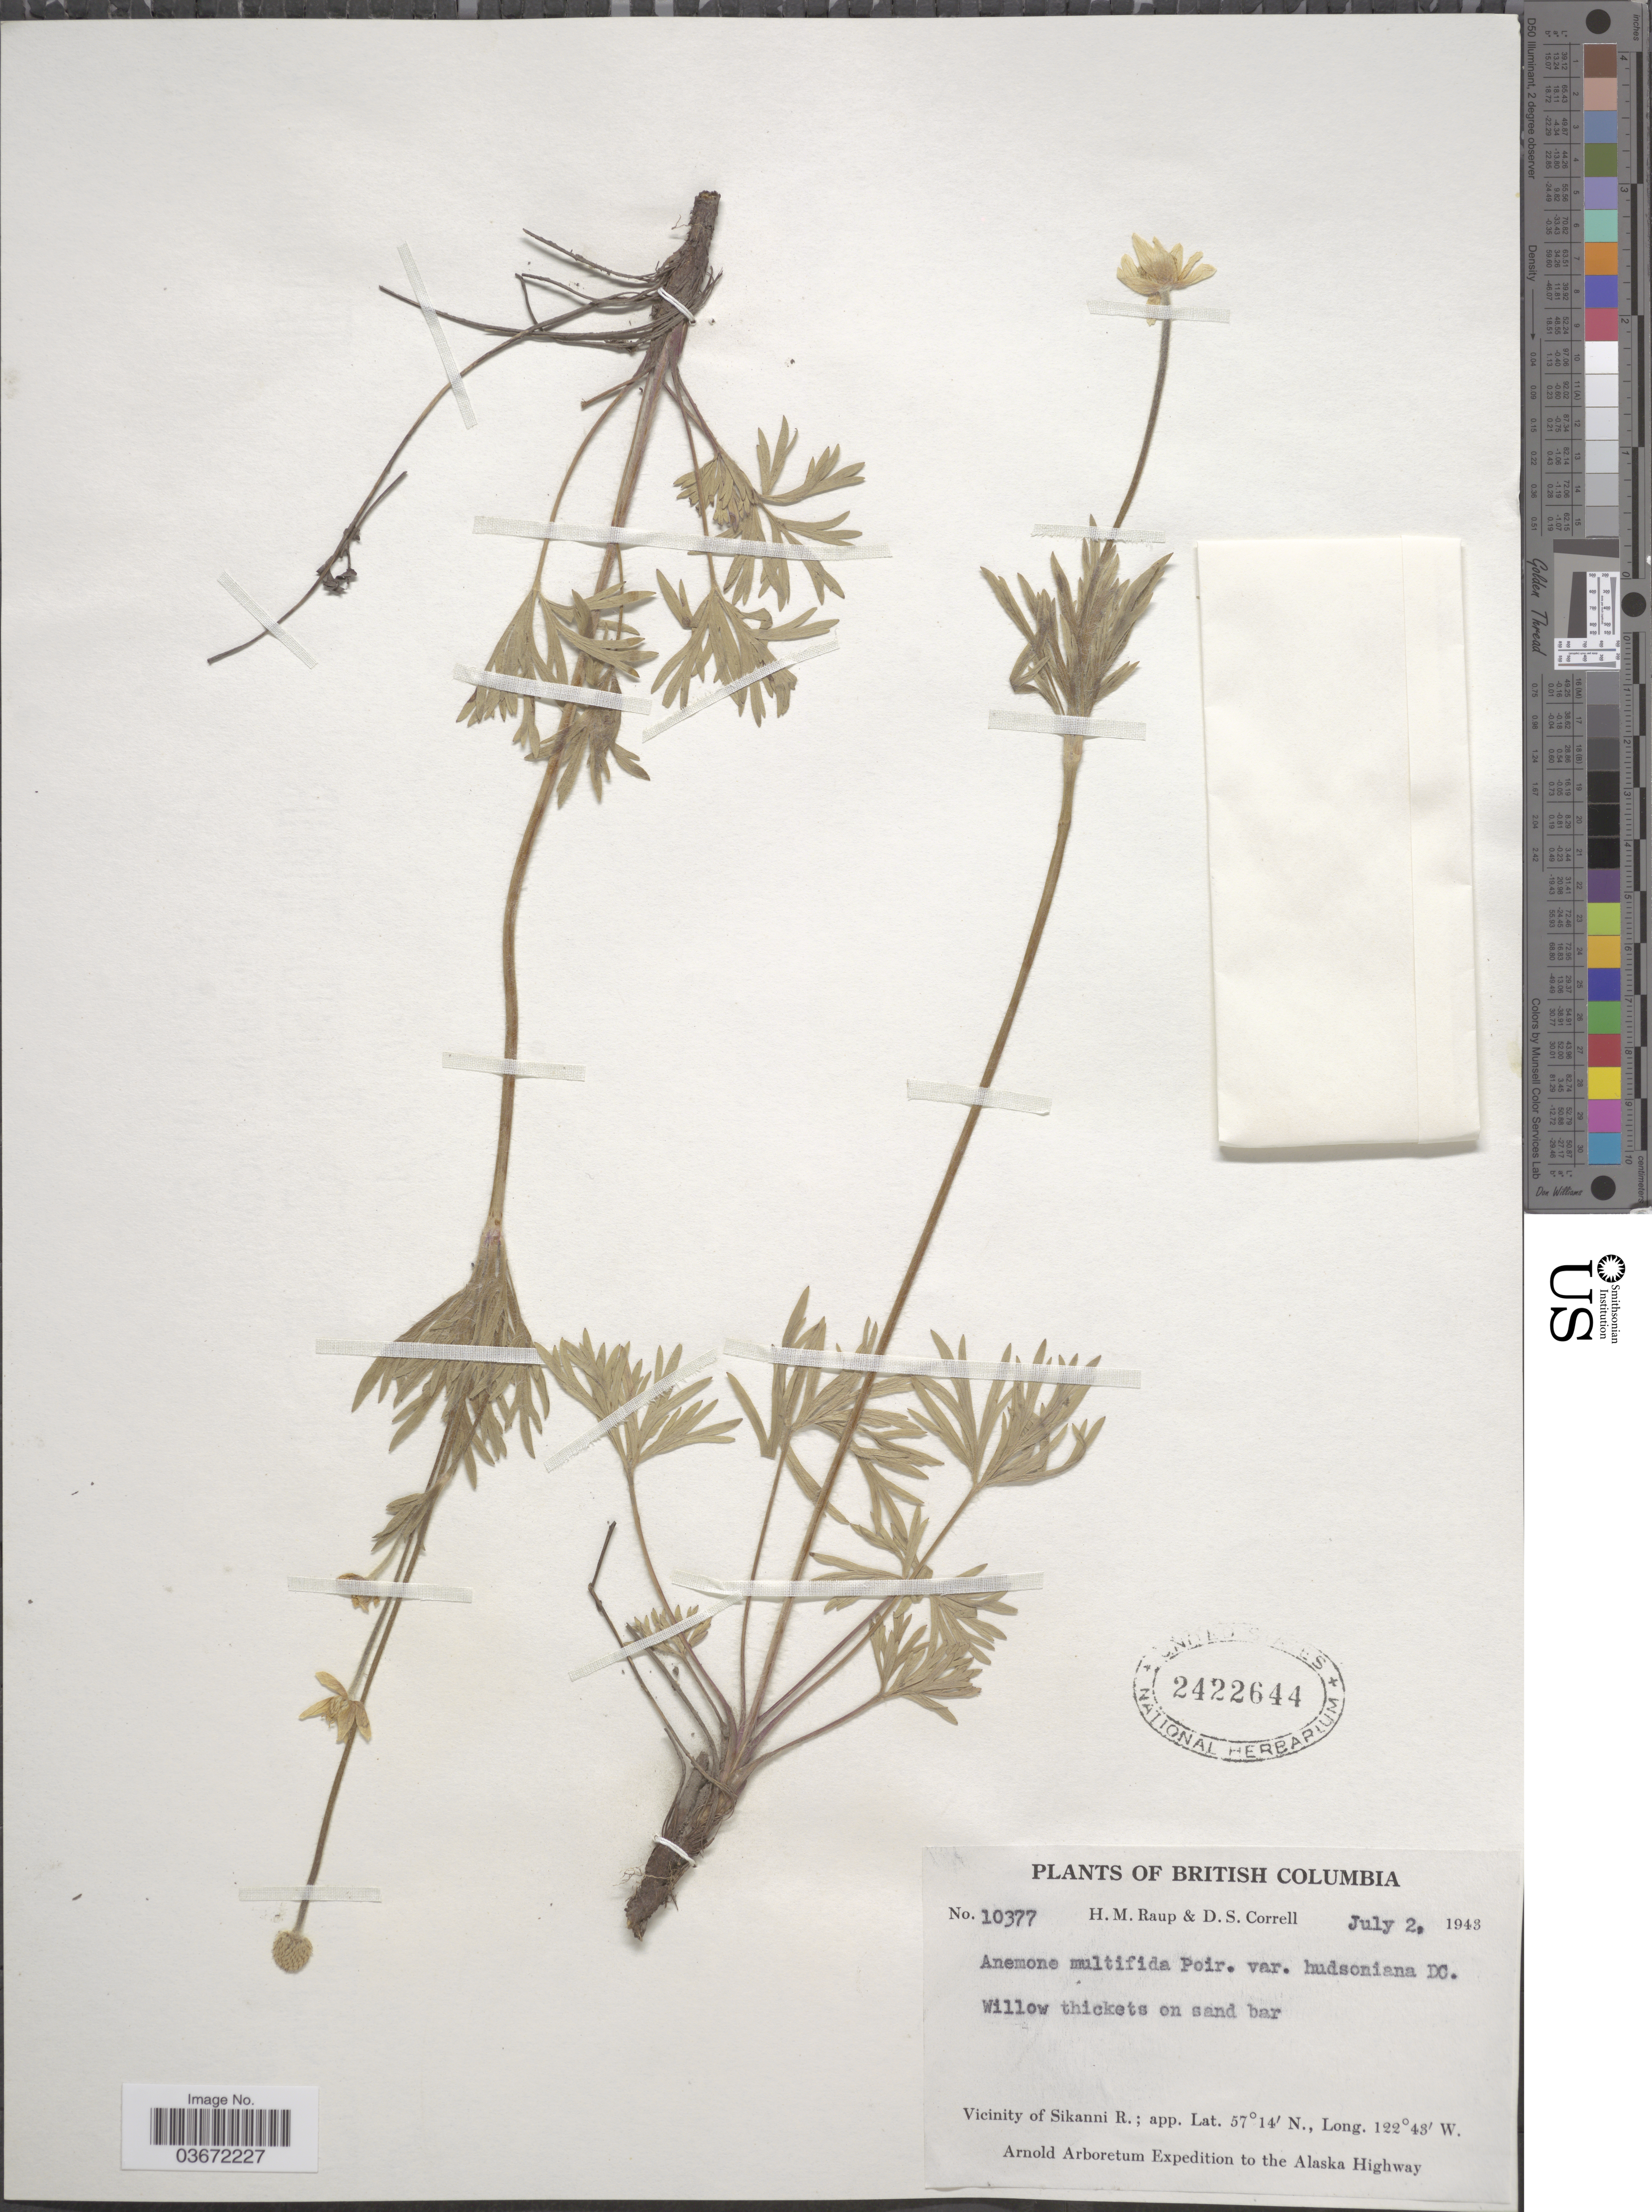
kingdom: Plantae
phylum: Tracheophyta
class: Magnoliopsida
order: Ranunculales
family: Ranunculaceae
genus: Anemone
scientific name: Anemone multifida var. hudsoniana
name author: DC.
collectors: H. Raup & D. S. Correll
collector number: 10377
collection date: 1943-07-02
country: Canada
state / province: British Columbia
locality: Vicinity of Sikanni R. The Alaska Highway.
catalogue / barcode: US 2422644